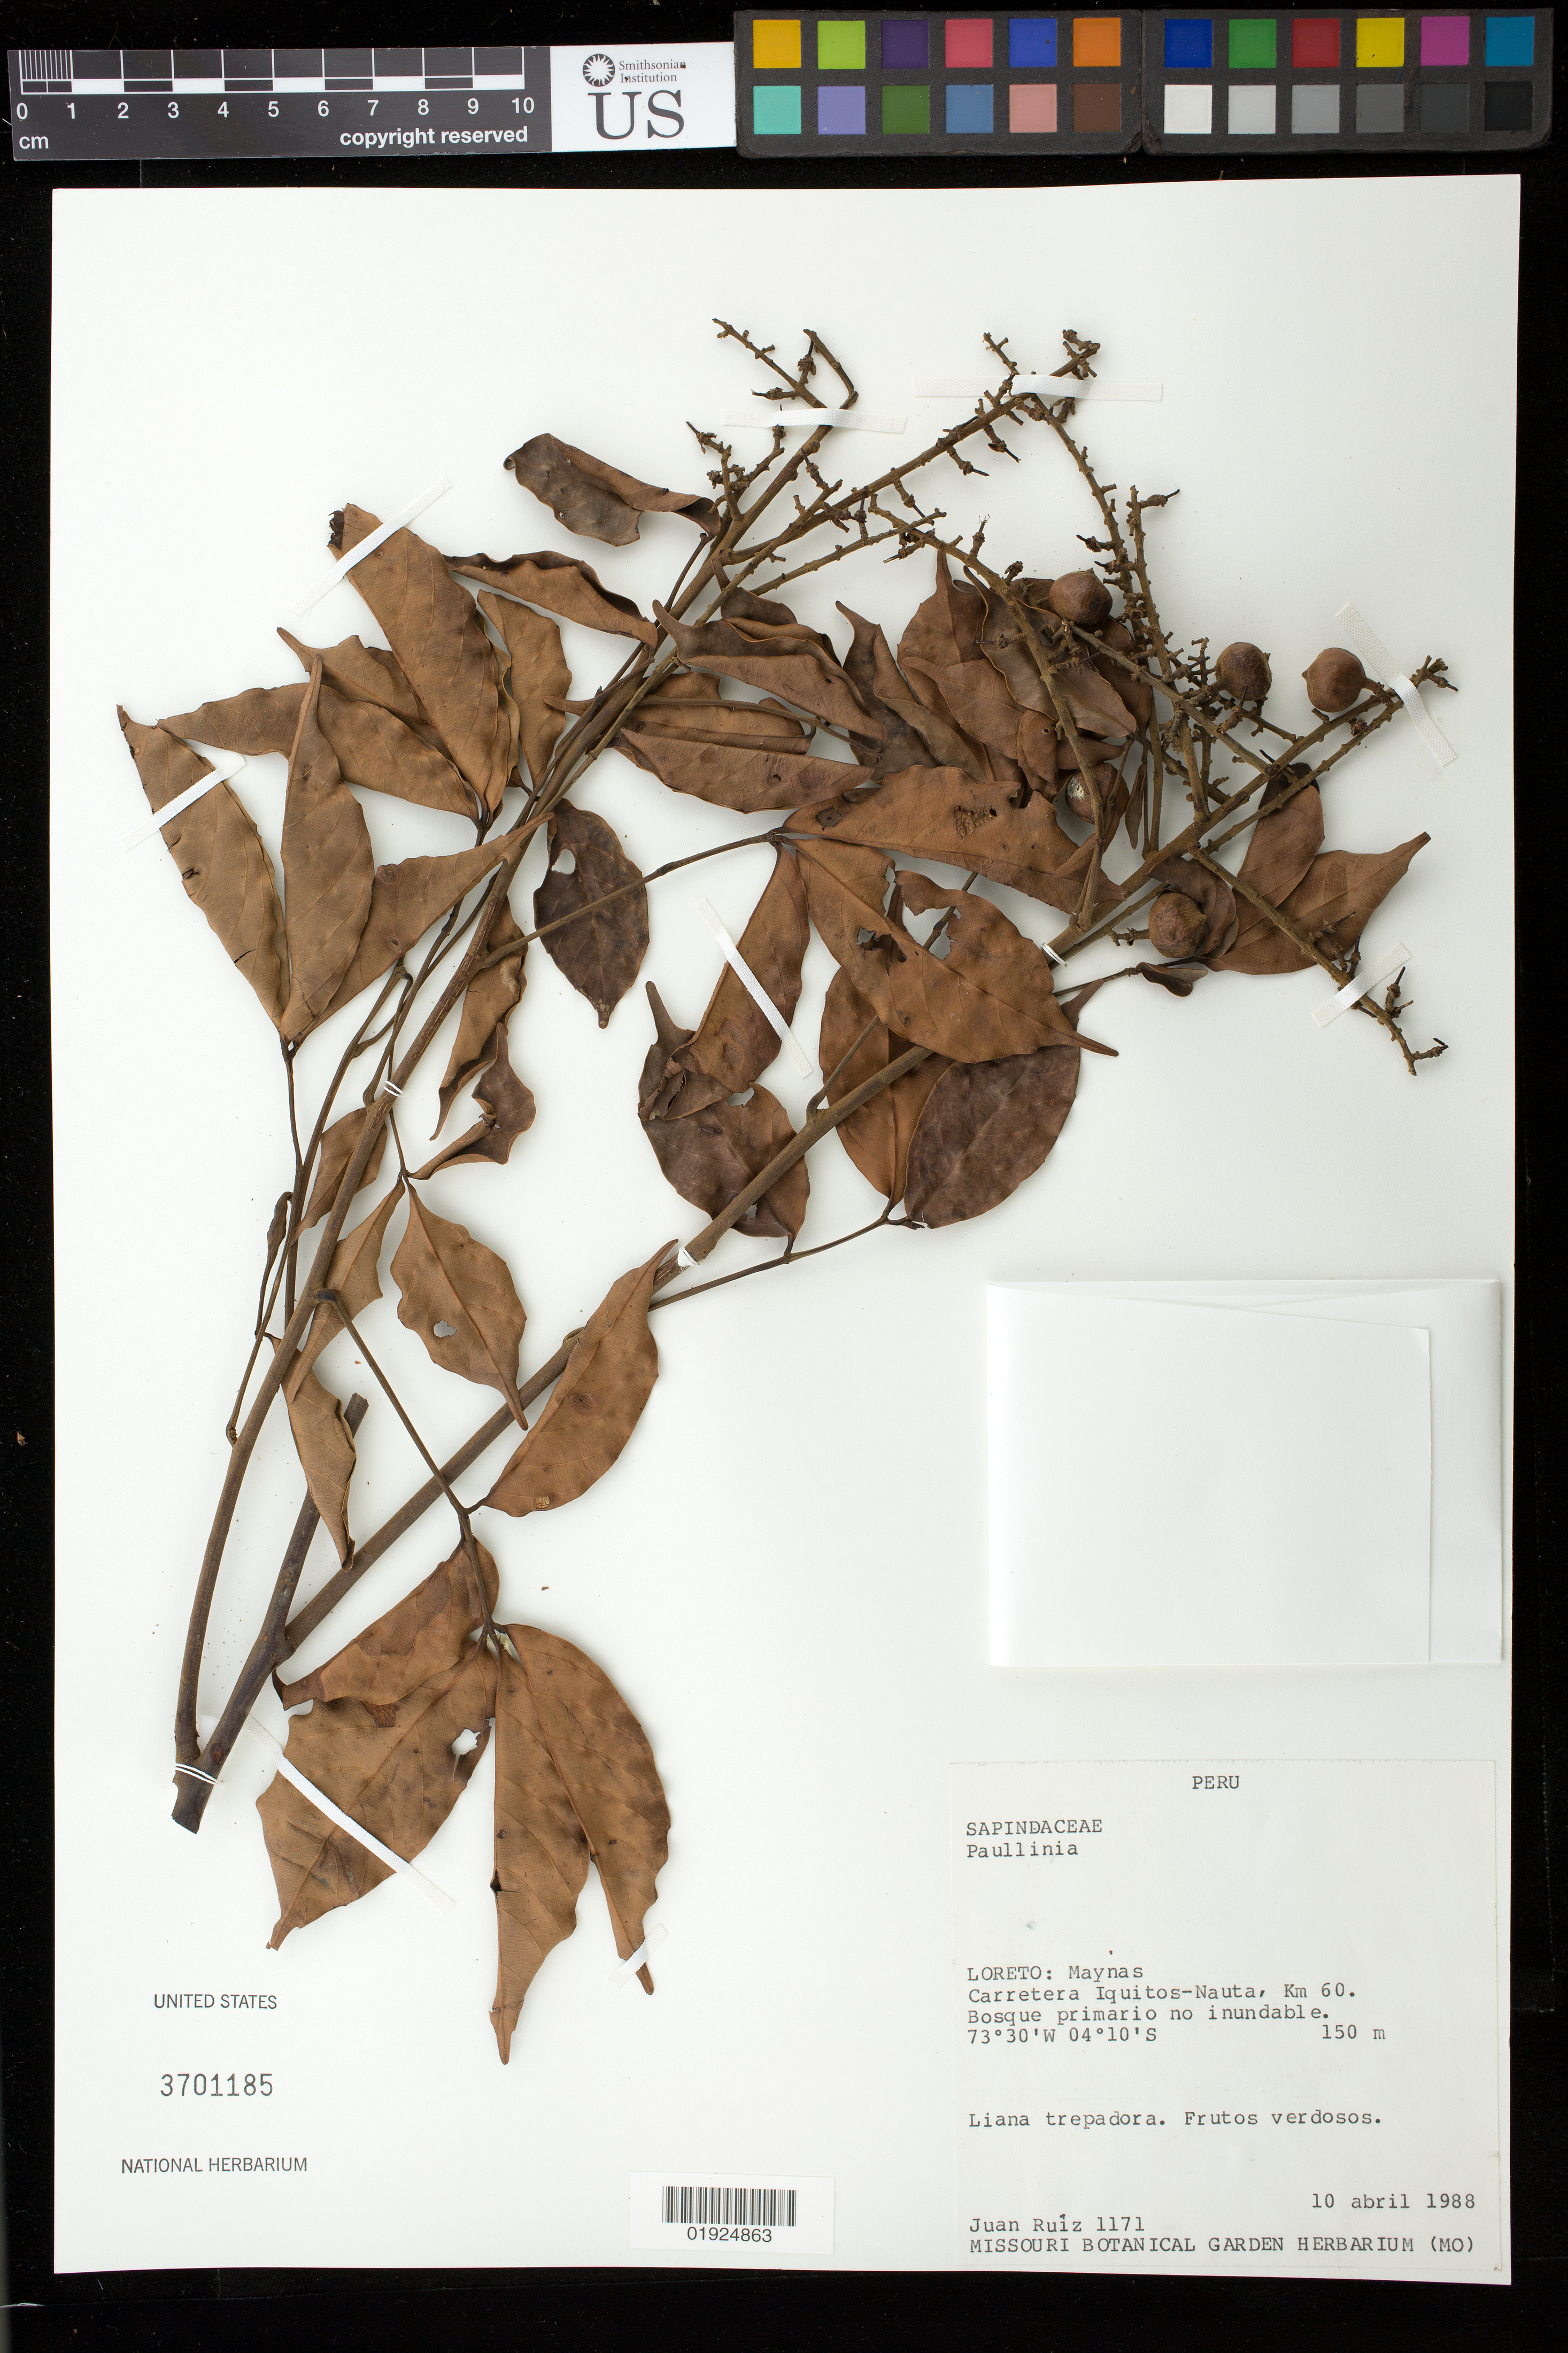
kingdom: Plantae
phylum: Tracheophyta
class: Magnoliopsida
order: Sapindales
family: Sapindaceae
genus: Paullinia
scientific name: Paullinia sp.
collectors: J. Ruíz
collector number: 1171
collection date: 1988-04-10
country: Peru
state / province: Loreto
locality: Maynas. Carretera Iquitos-Nauta, km 60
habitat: Bosque primario, no inundable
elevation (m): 150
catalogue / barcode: US 3701185